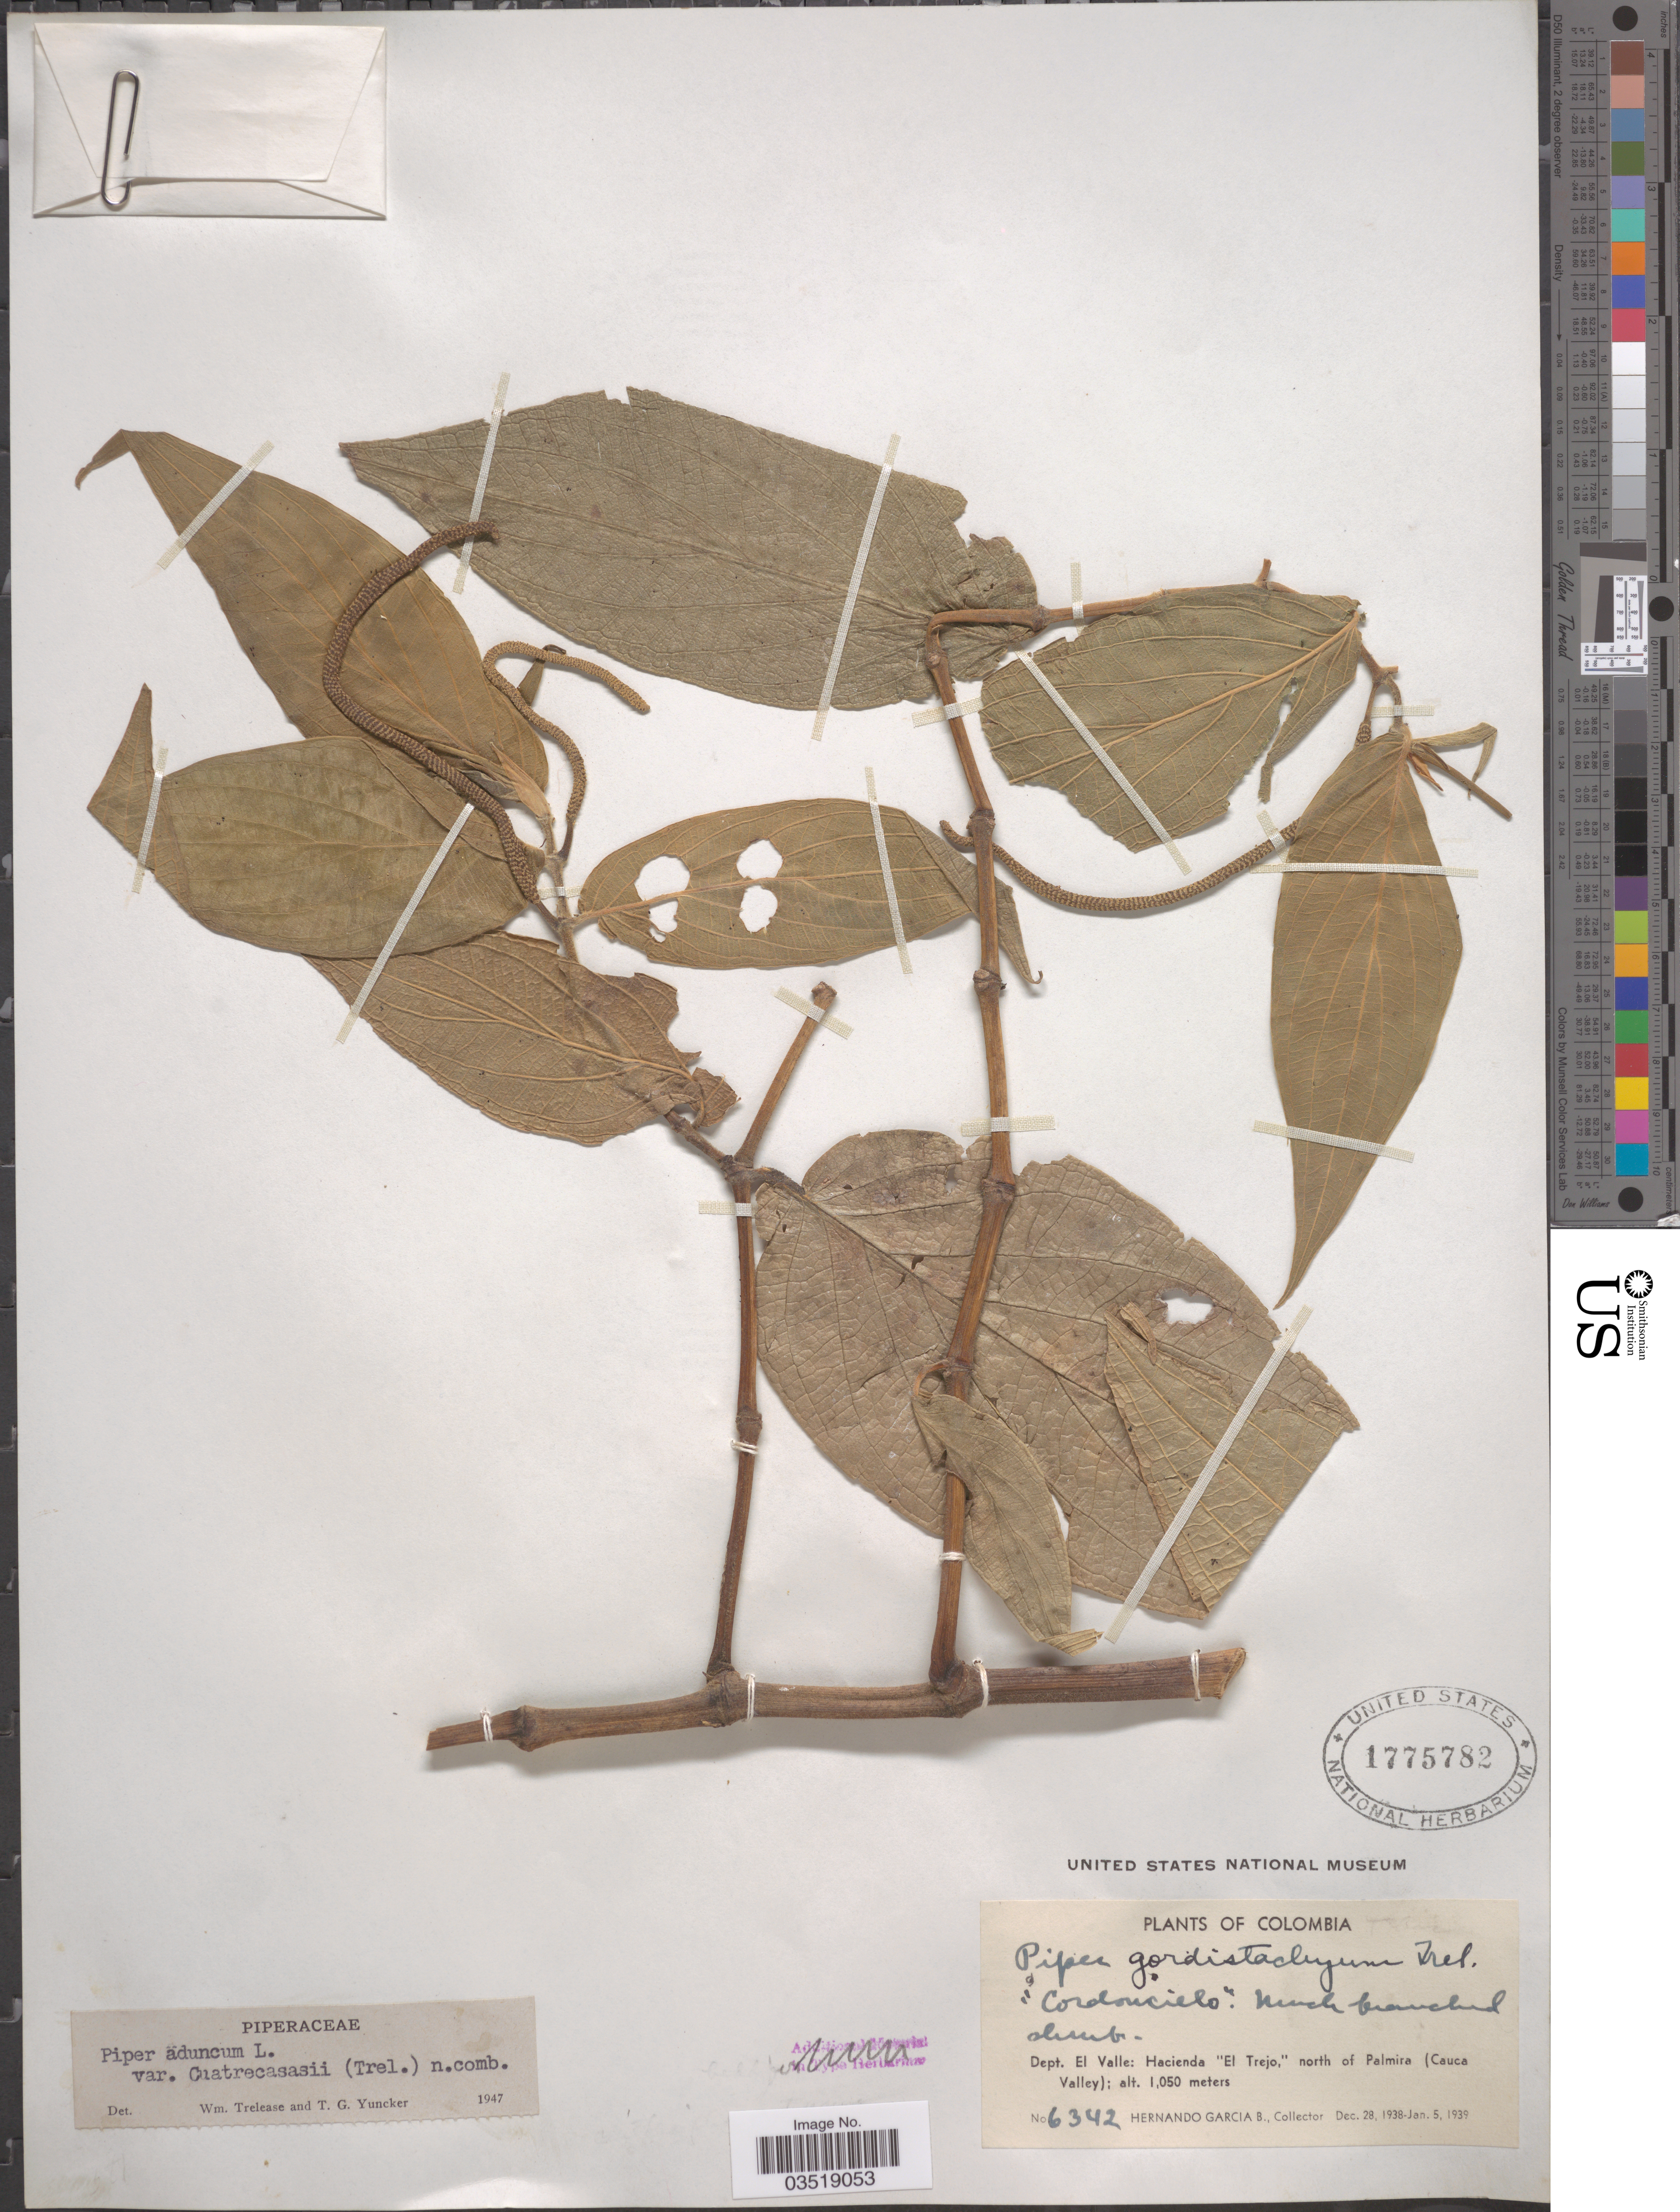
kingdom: Plantae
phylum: Tracheophyta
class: Magnoliopsida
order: Piperales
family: Piperaceae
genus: Piper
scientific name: Piper aduncum var. cordulatum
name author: L.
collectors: H. García Barriga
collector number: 6342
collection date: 1938-12-28/1939-01-05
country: Colombia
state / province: Valle del Cauca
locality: Dept. El Valle: Hacienda "El Trejo," north of Palmira (Cauca Valley).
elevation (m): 1050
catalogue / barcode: US 1775782